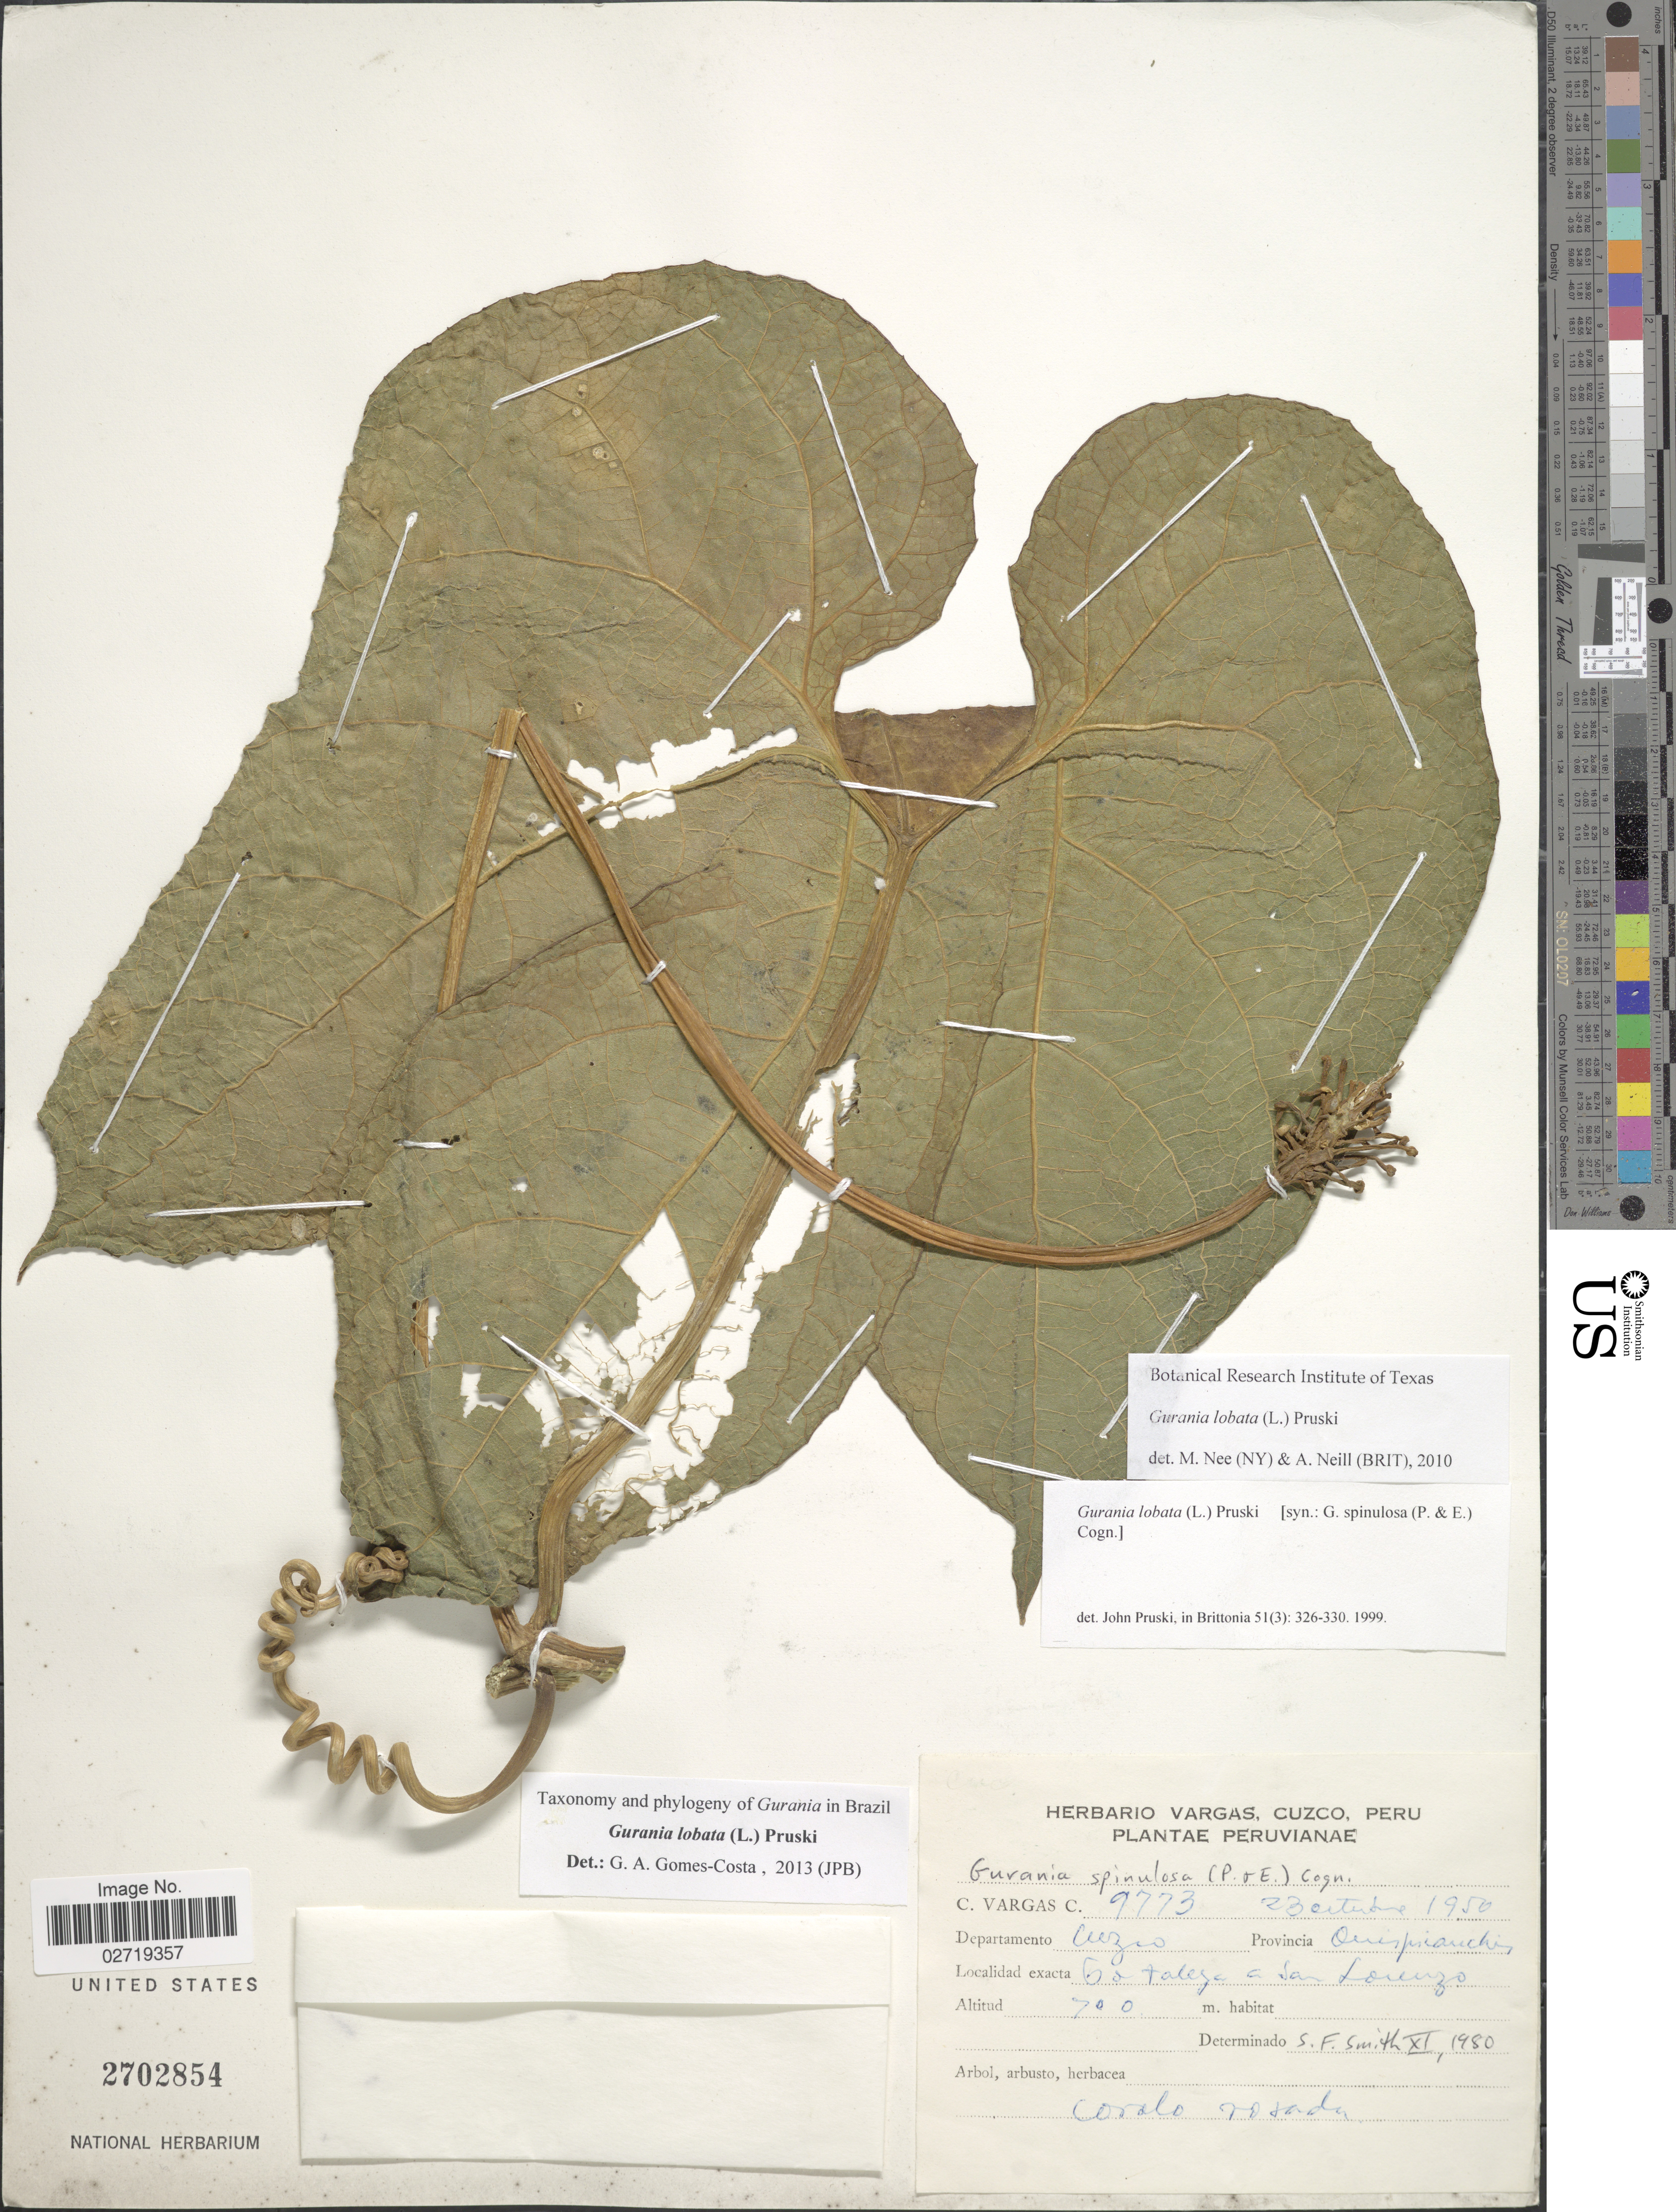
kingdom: Plantae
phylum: Tracheophyta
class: Magnoliopsida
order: Cucurbitales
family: Cucurbitaceae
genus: Gurania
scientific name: Gurania lobata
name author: (L.) Pruski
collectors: C. Vargas Calderón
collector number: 9773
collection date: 1950-10-23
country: Peru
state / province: Cusco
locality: Departmanto Cuzco, Provincia Quispianchi, Fortaleza a San Lorenzo.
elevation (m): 700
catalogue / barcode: US 2702854